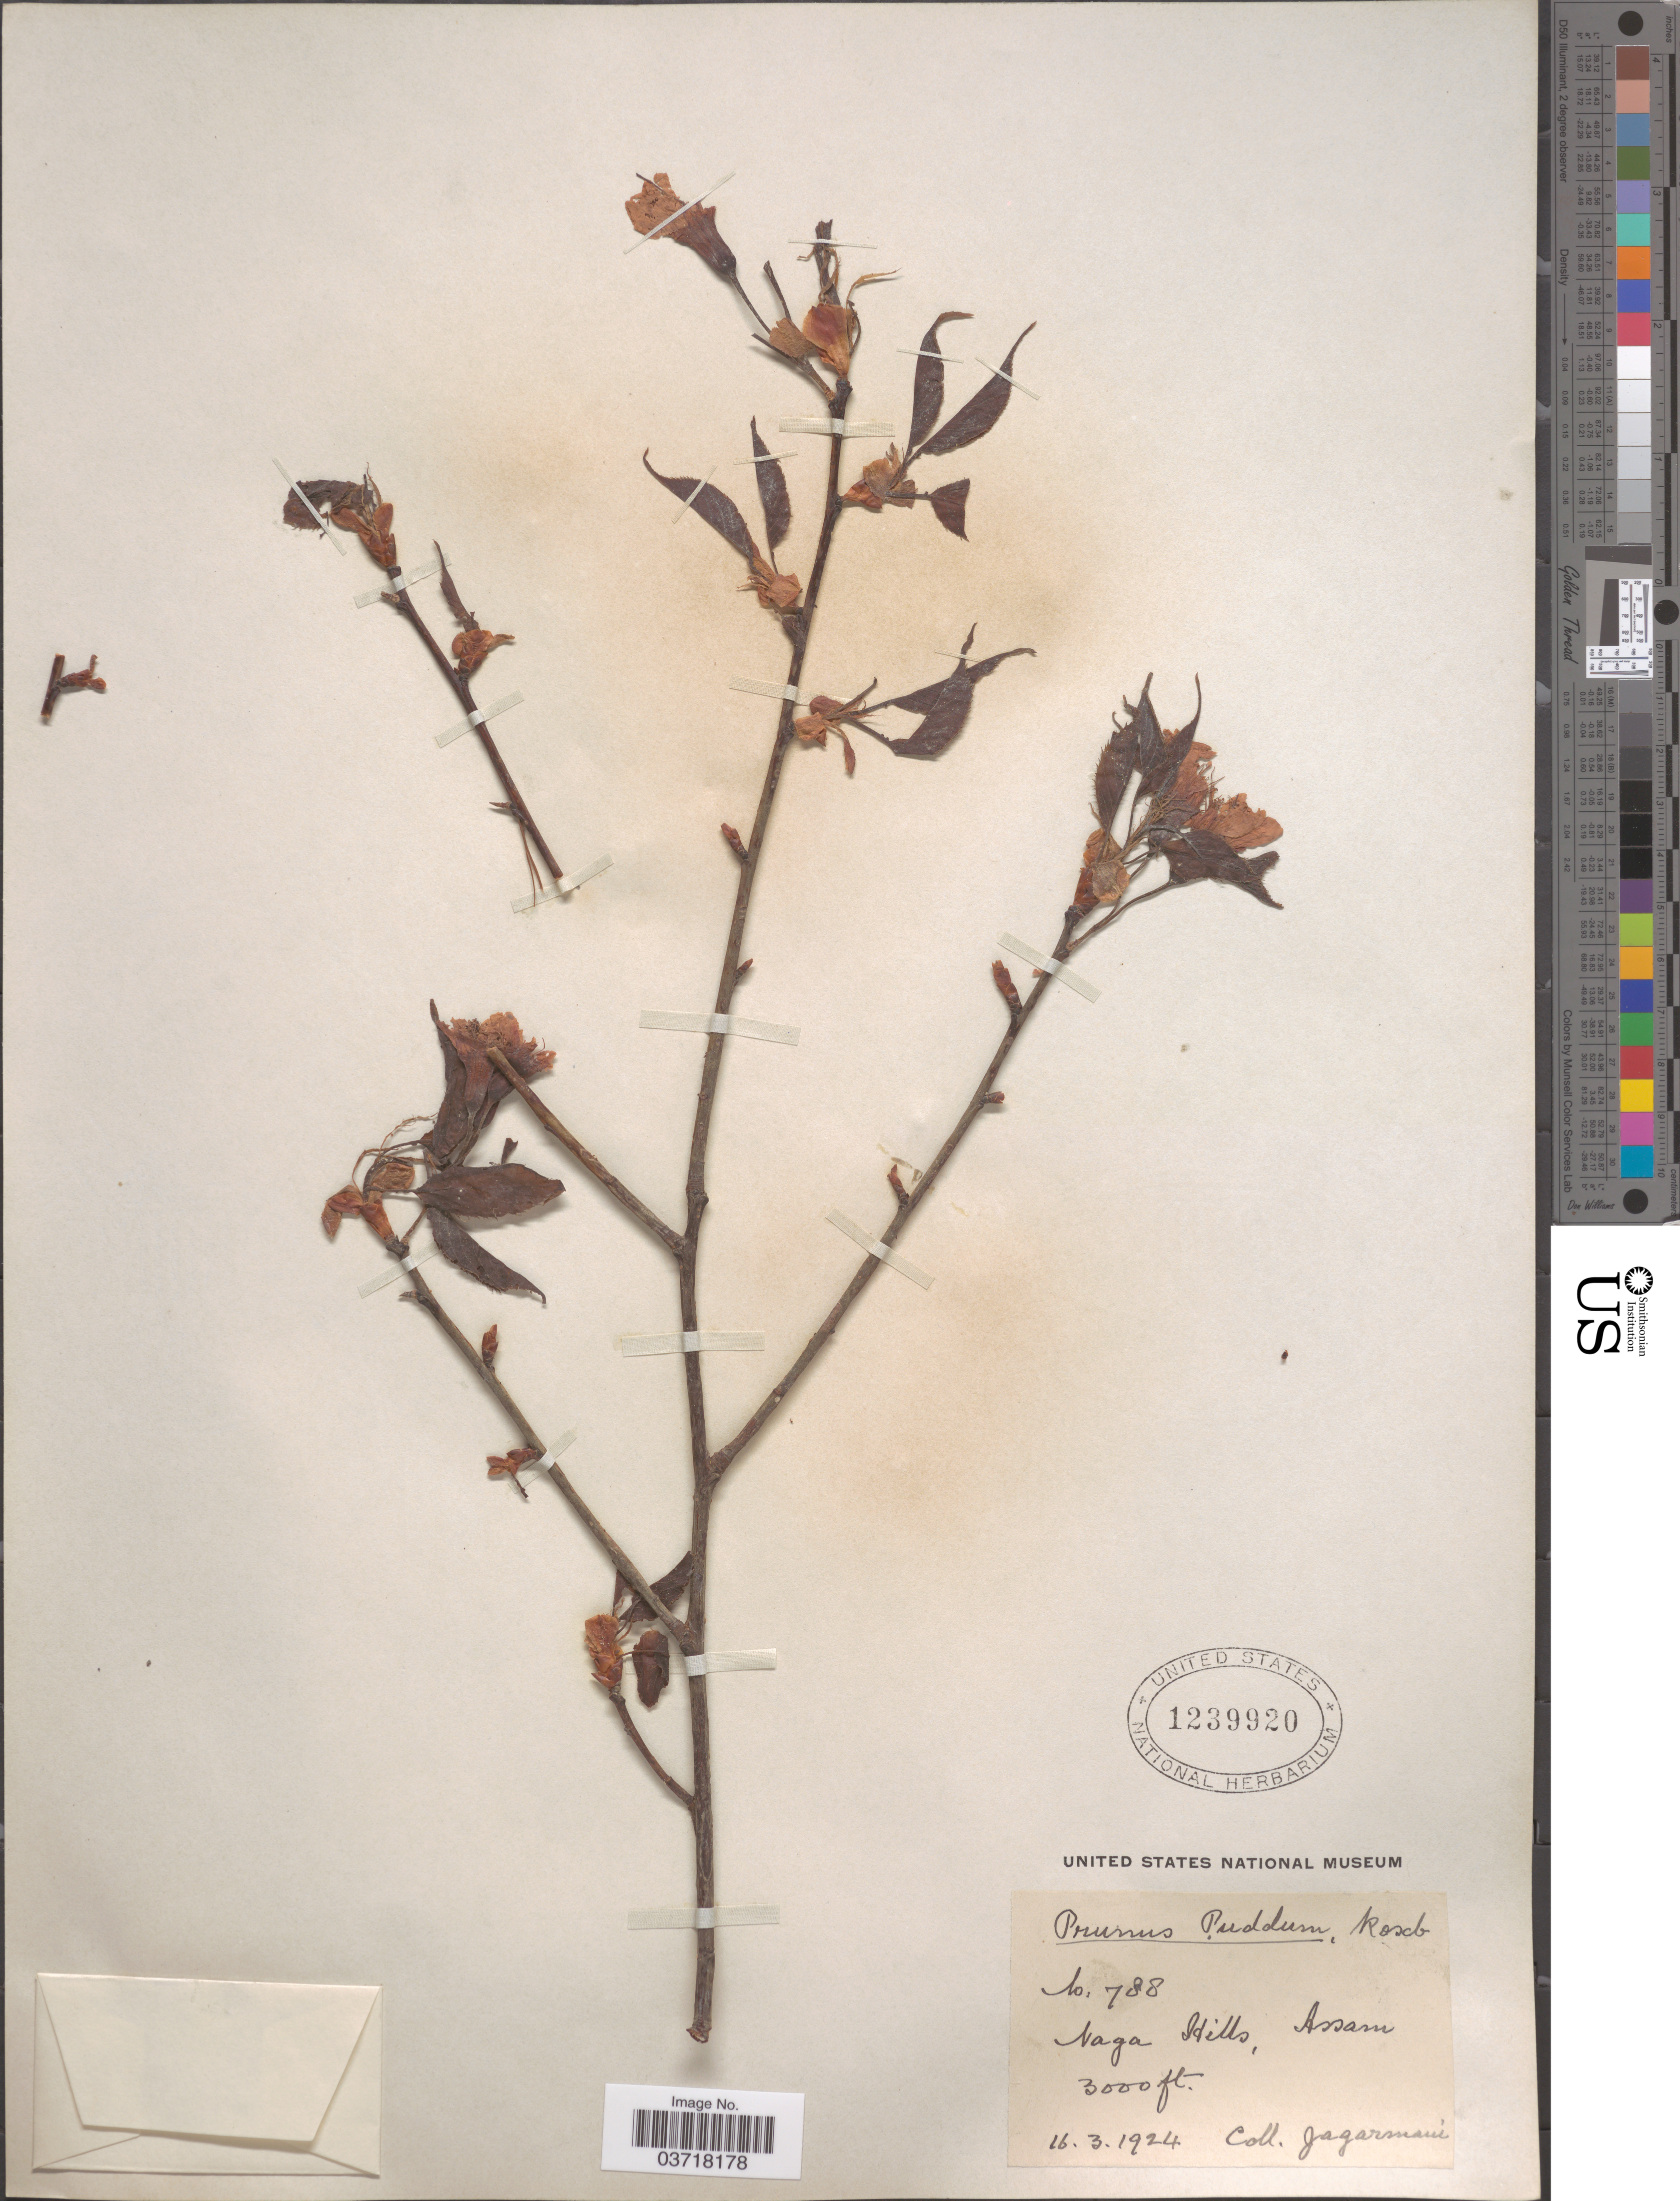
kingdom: Plantae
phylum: Tracheophyta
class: Magnoliopsida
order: Rosales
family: Rosaceae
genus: Prunus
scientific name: Prunus puddum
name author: Stokes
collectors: -. Jagarmani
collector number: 788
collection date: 1924-03-16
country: India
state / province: Assam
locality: Naga Hills.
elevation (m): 914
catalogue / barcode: US 1239920